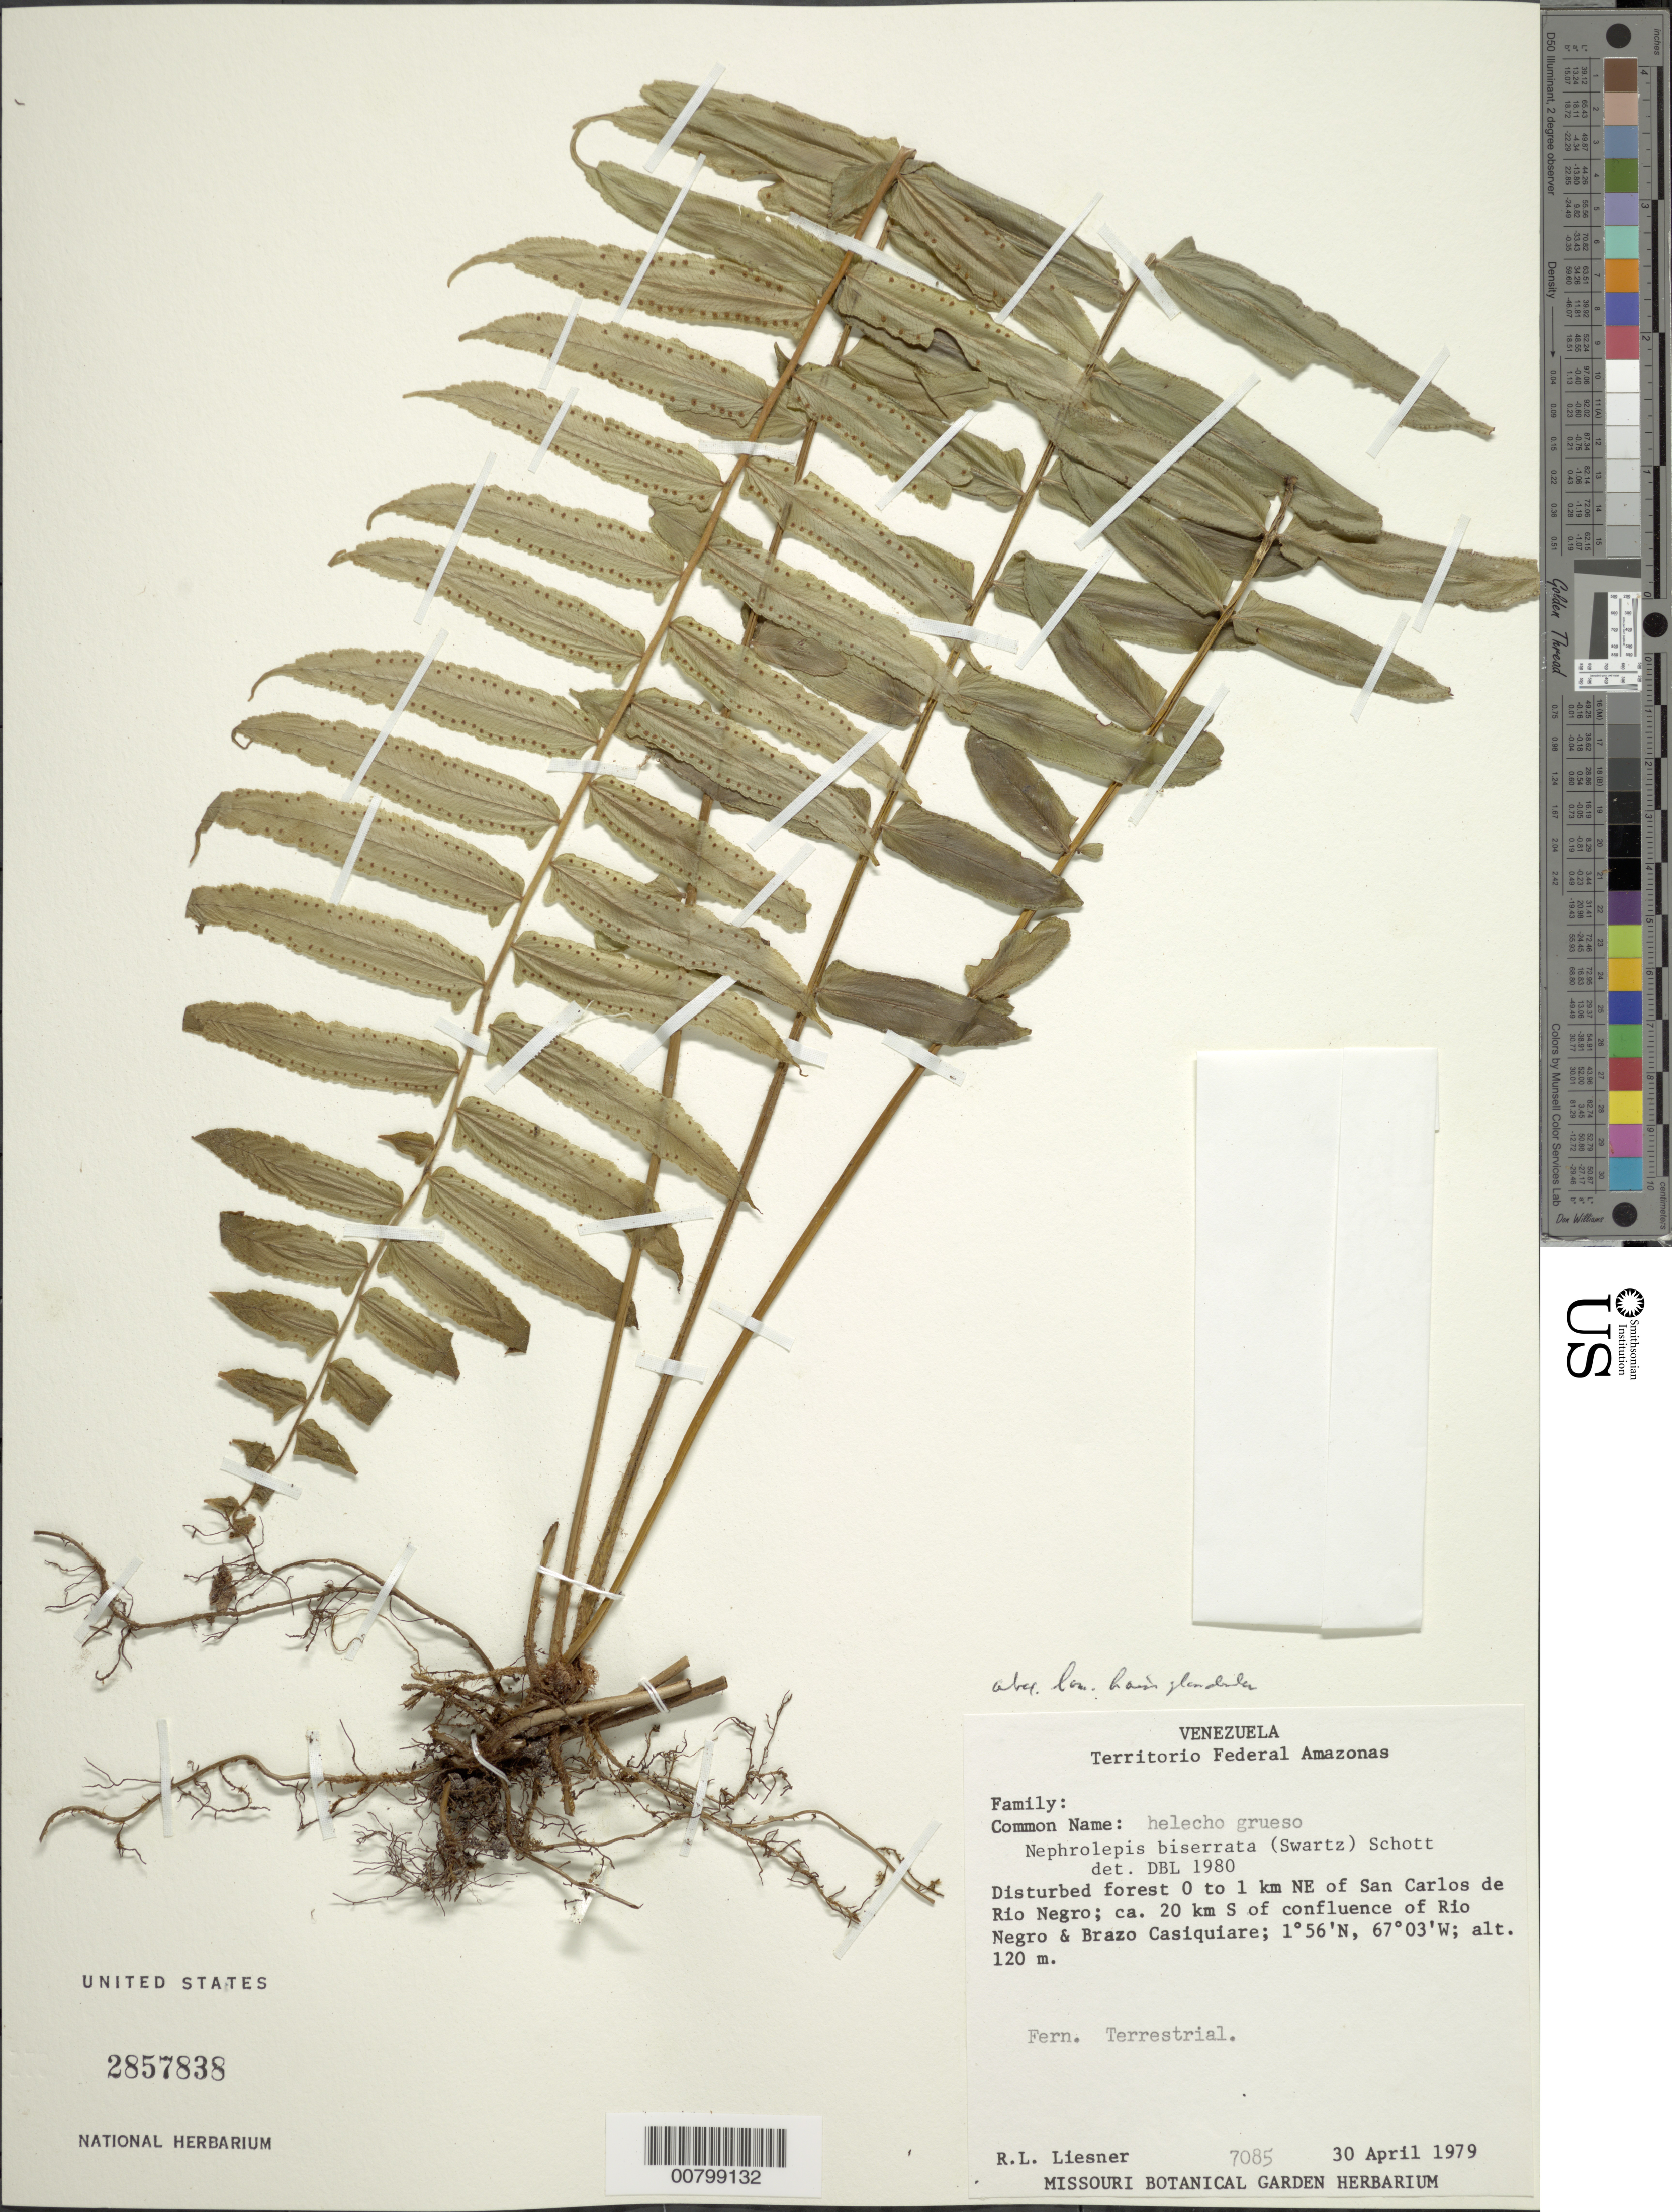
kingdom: Plantae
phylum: Tracheophyta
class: Polypodiopsida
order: Polypodiales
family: Nephrolepidaceae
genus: Nephrolepis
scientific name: Nephrolepis biserrata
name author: (Sw.) Schott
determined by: Lellinger, David B., (BOT), Smithsonian Institution - National Museum of Natural History (UNITED STATES)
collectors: R. L. Liesner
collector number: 7085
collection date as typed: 30-Apr-79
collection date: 1979-04-30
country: Venezuela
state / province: Amazonas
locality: San Carlos de Río Negro, 0 to 1 km NE of; 20 km S of confl of Río Negro & Brazo Casiquiare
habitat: Disturbed forest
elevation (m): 120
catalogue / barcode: US 2857838